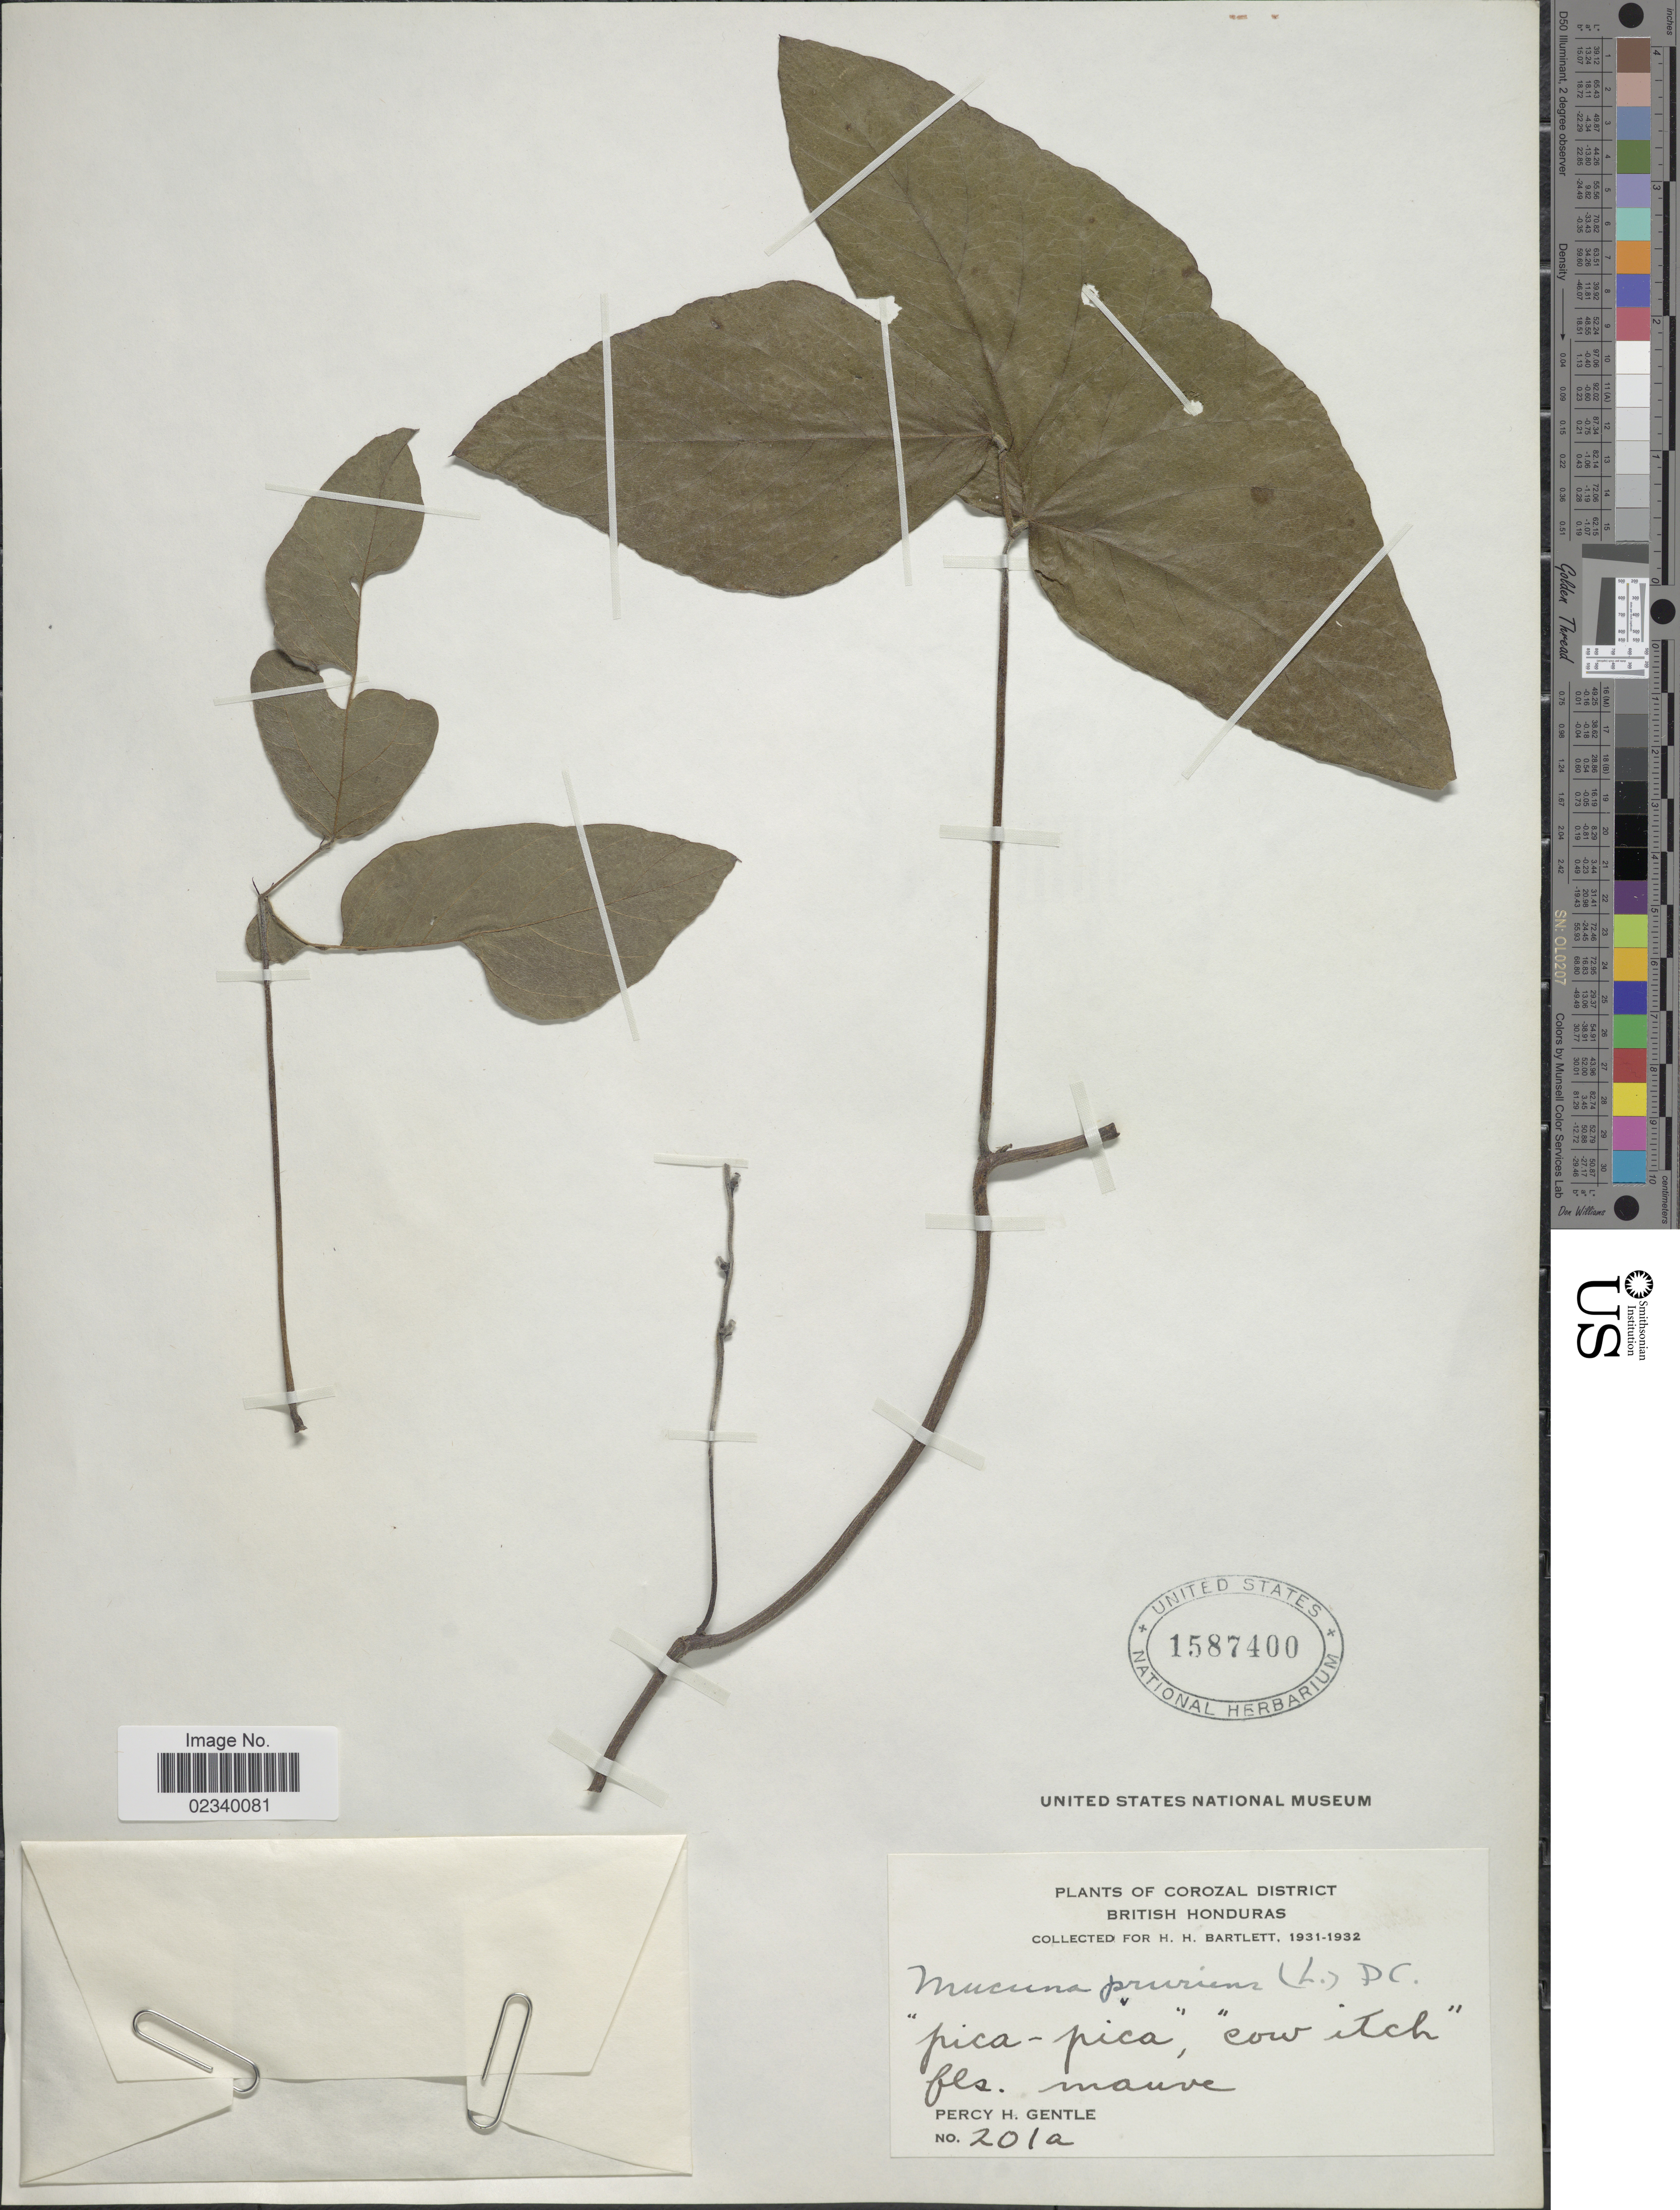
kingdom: Plantae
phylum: Tracheophyta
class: Magnoliopsida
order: Fabales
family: Fabaceae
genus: Mucuna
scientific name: Mucuna pruriens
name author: (L.) DC.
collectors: P. H. Gentle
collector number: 201A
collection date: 1931/1932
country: Belize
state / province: Corozal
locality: British Honduras, Corozal District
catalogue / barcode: US 1587400